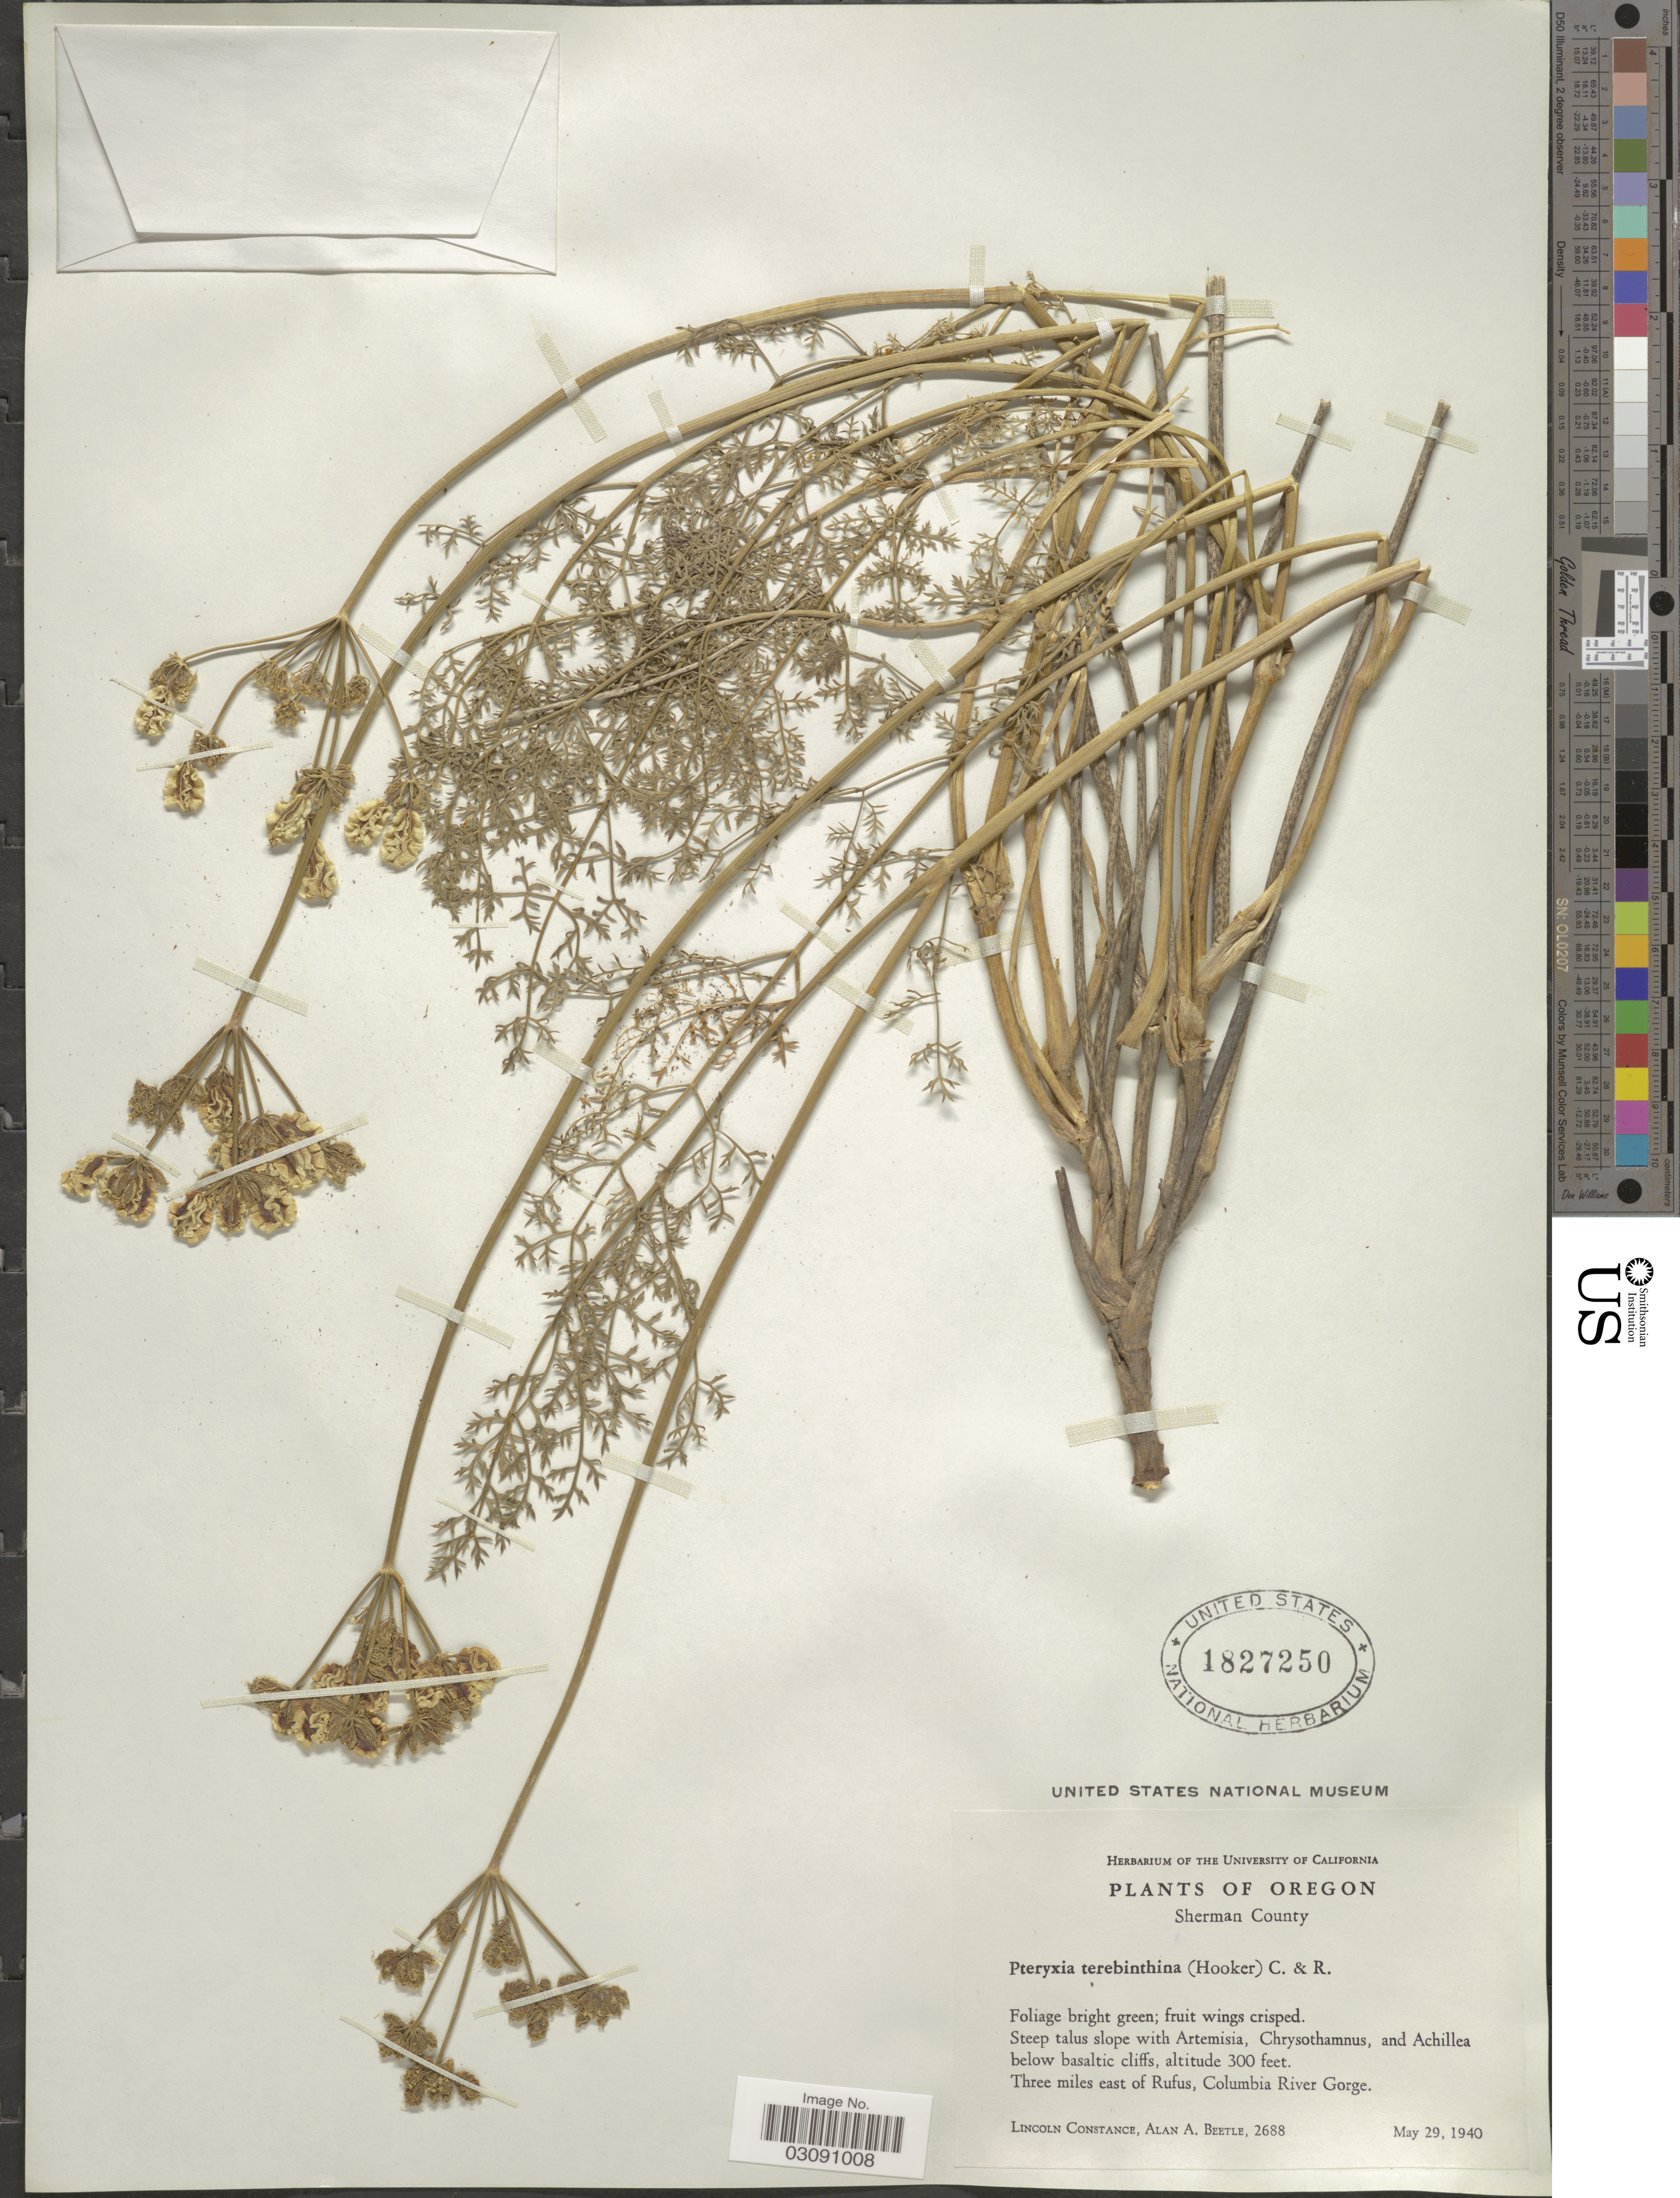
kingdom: Plantae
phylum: Tracheophyta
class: Magnoliopsida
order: Apiales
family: Apiaceae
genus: Pteryxia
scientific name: Pteryxia terebinthina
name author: (Hook.) J.M. Coult. & Rose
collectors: L. Constance & A. A. Beetle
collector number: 2688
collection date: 1940-05-29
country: United States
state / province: Oregon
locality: Sherman County, Three miles east of Rufus, Columbia River Gorge.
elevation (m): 91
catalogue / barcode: US 1827250